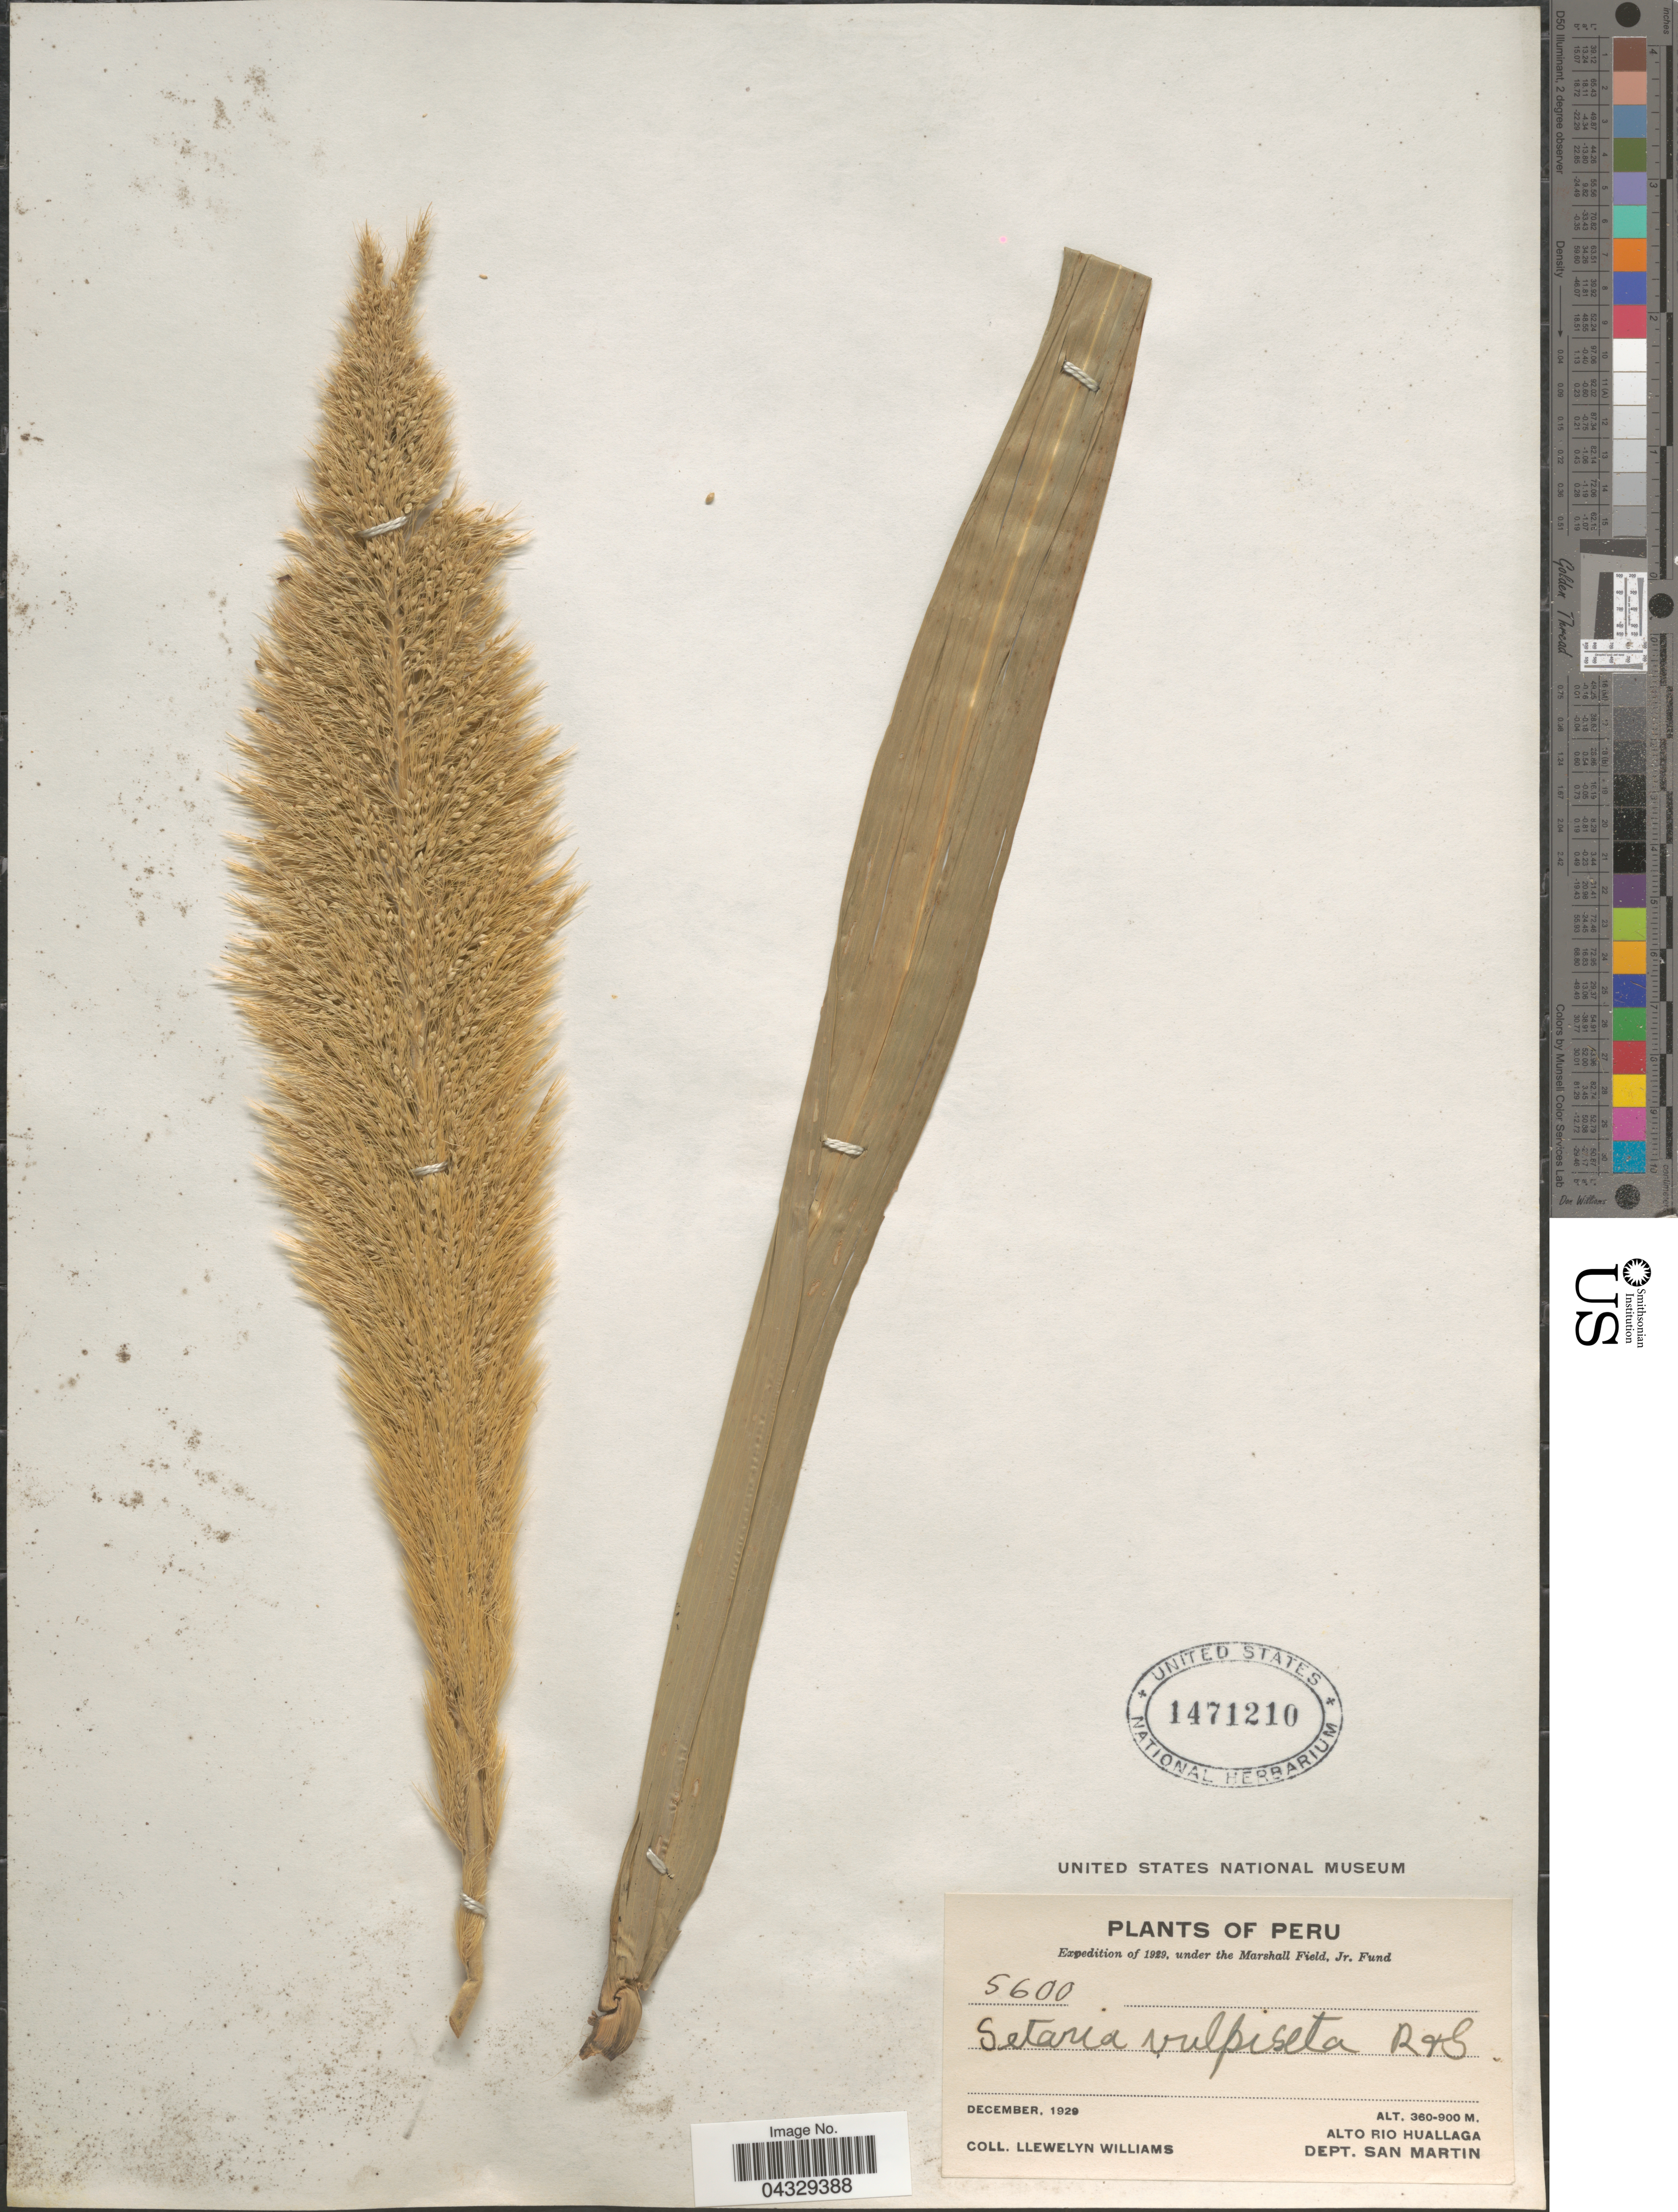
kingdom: Plantae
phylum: Tracheophyta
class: Liliopsida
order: Poales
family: Poaceae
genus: Setaria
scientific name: Setaria vulpiseta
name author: (Lam.) Roem. & Schult.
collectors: Ll. Williams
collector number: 5600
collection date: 1929-12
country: Peru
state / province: San Martín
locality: Expedition of 1929. Alto Rio Huallaga. Dept. San martin.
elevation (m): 360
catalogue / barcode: US 1471210